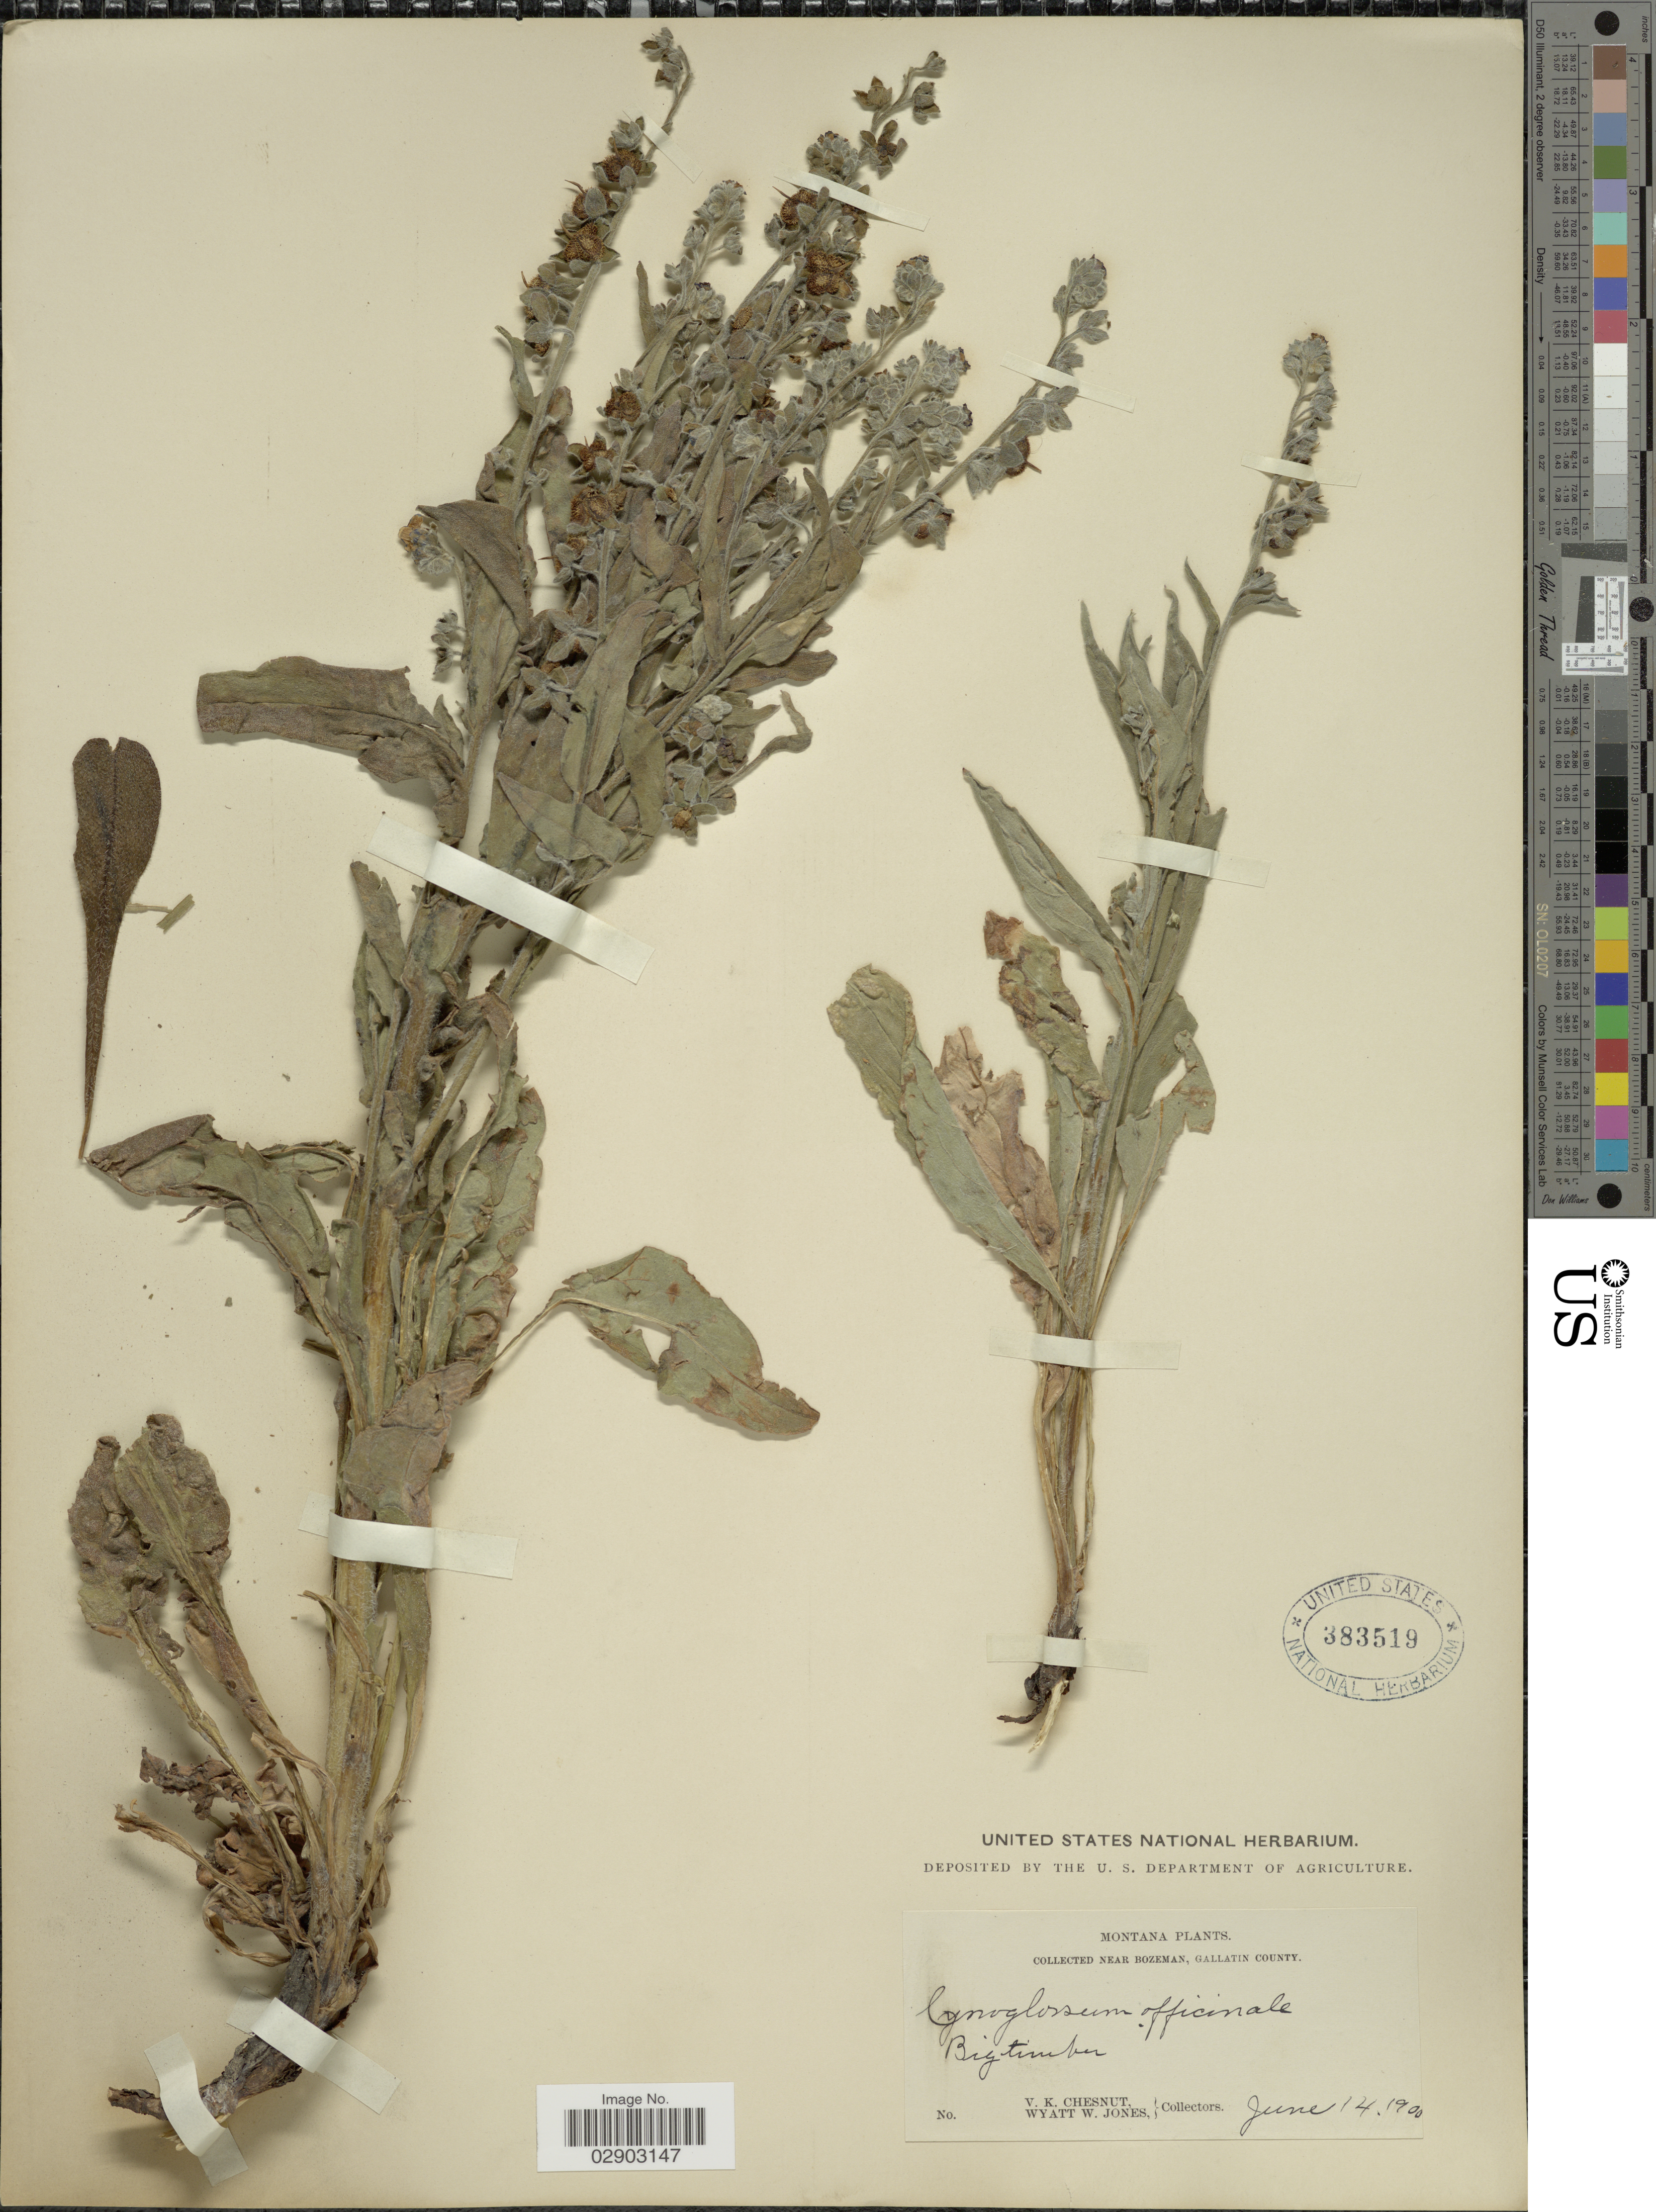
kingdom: Plantae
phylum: Tracheophyta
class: Magnoliopsida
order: Boraginales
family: Boraginaceae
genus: Cynoglossum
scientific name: Cynoglossum officinale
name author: L.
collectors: V. Chesnut & W. W. Jones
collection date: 1900-06-14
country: United States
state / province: Montana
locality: Near Bozeman, Gallatin County. Big timber.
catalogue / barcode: US 383519